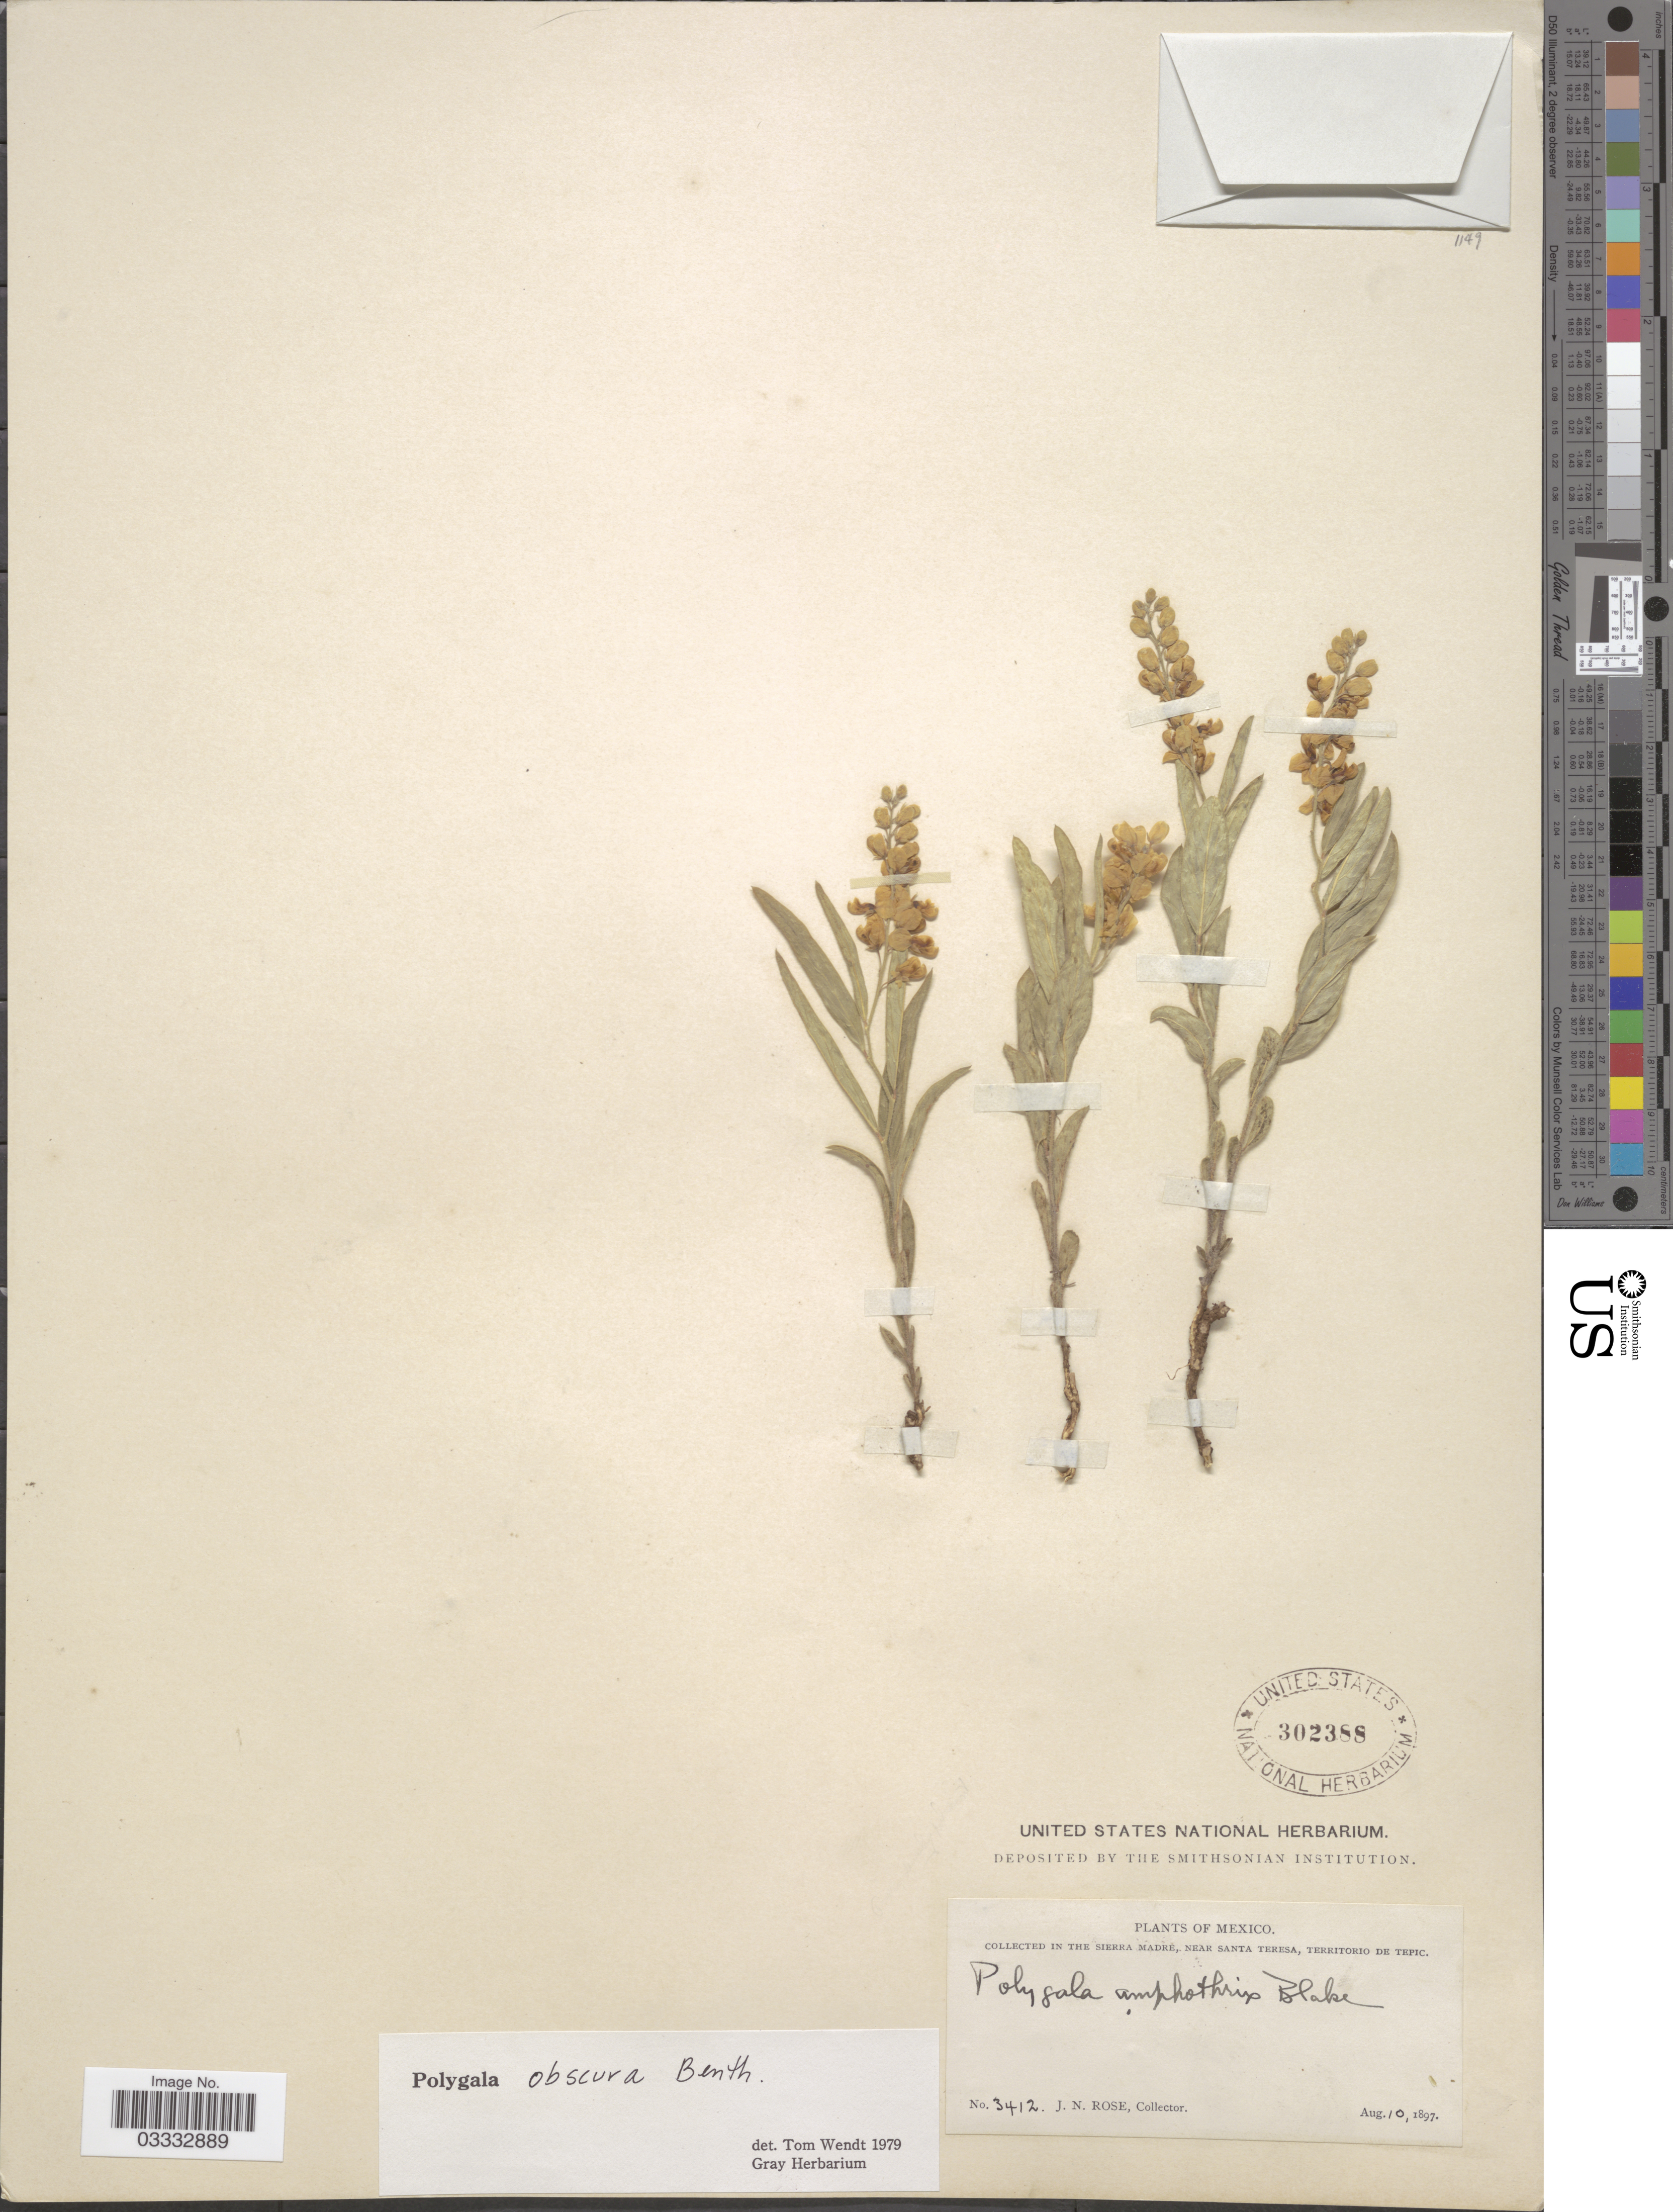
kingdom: Plantae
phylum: Tracheophyta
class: Magnoliopsida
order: Fabales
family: Polygalaceae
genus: Hebecarpa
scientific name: Hebecarpa obscura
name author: (Benth.) J.R. Abbott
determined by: Strong, Mark T., (BOT), Smithsonian Institution - National Museum of Natural History (UNITED STATES)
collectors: J. N. Rose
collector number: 3412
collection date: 1897-08-10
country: Mexico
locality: In the Sierra Madre, near Santa Teresa, Territorio de Tepic.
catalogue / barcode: US 302388